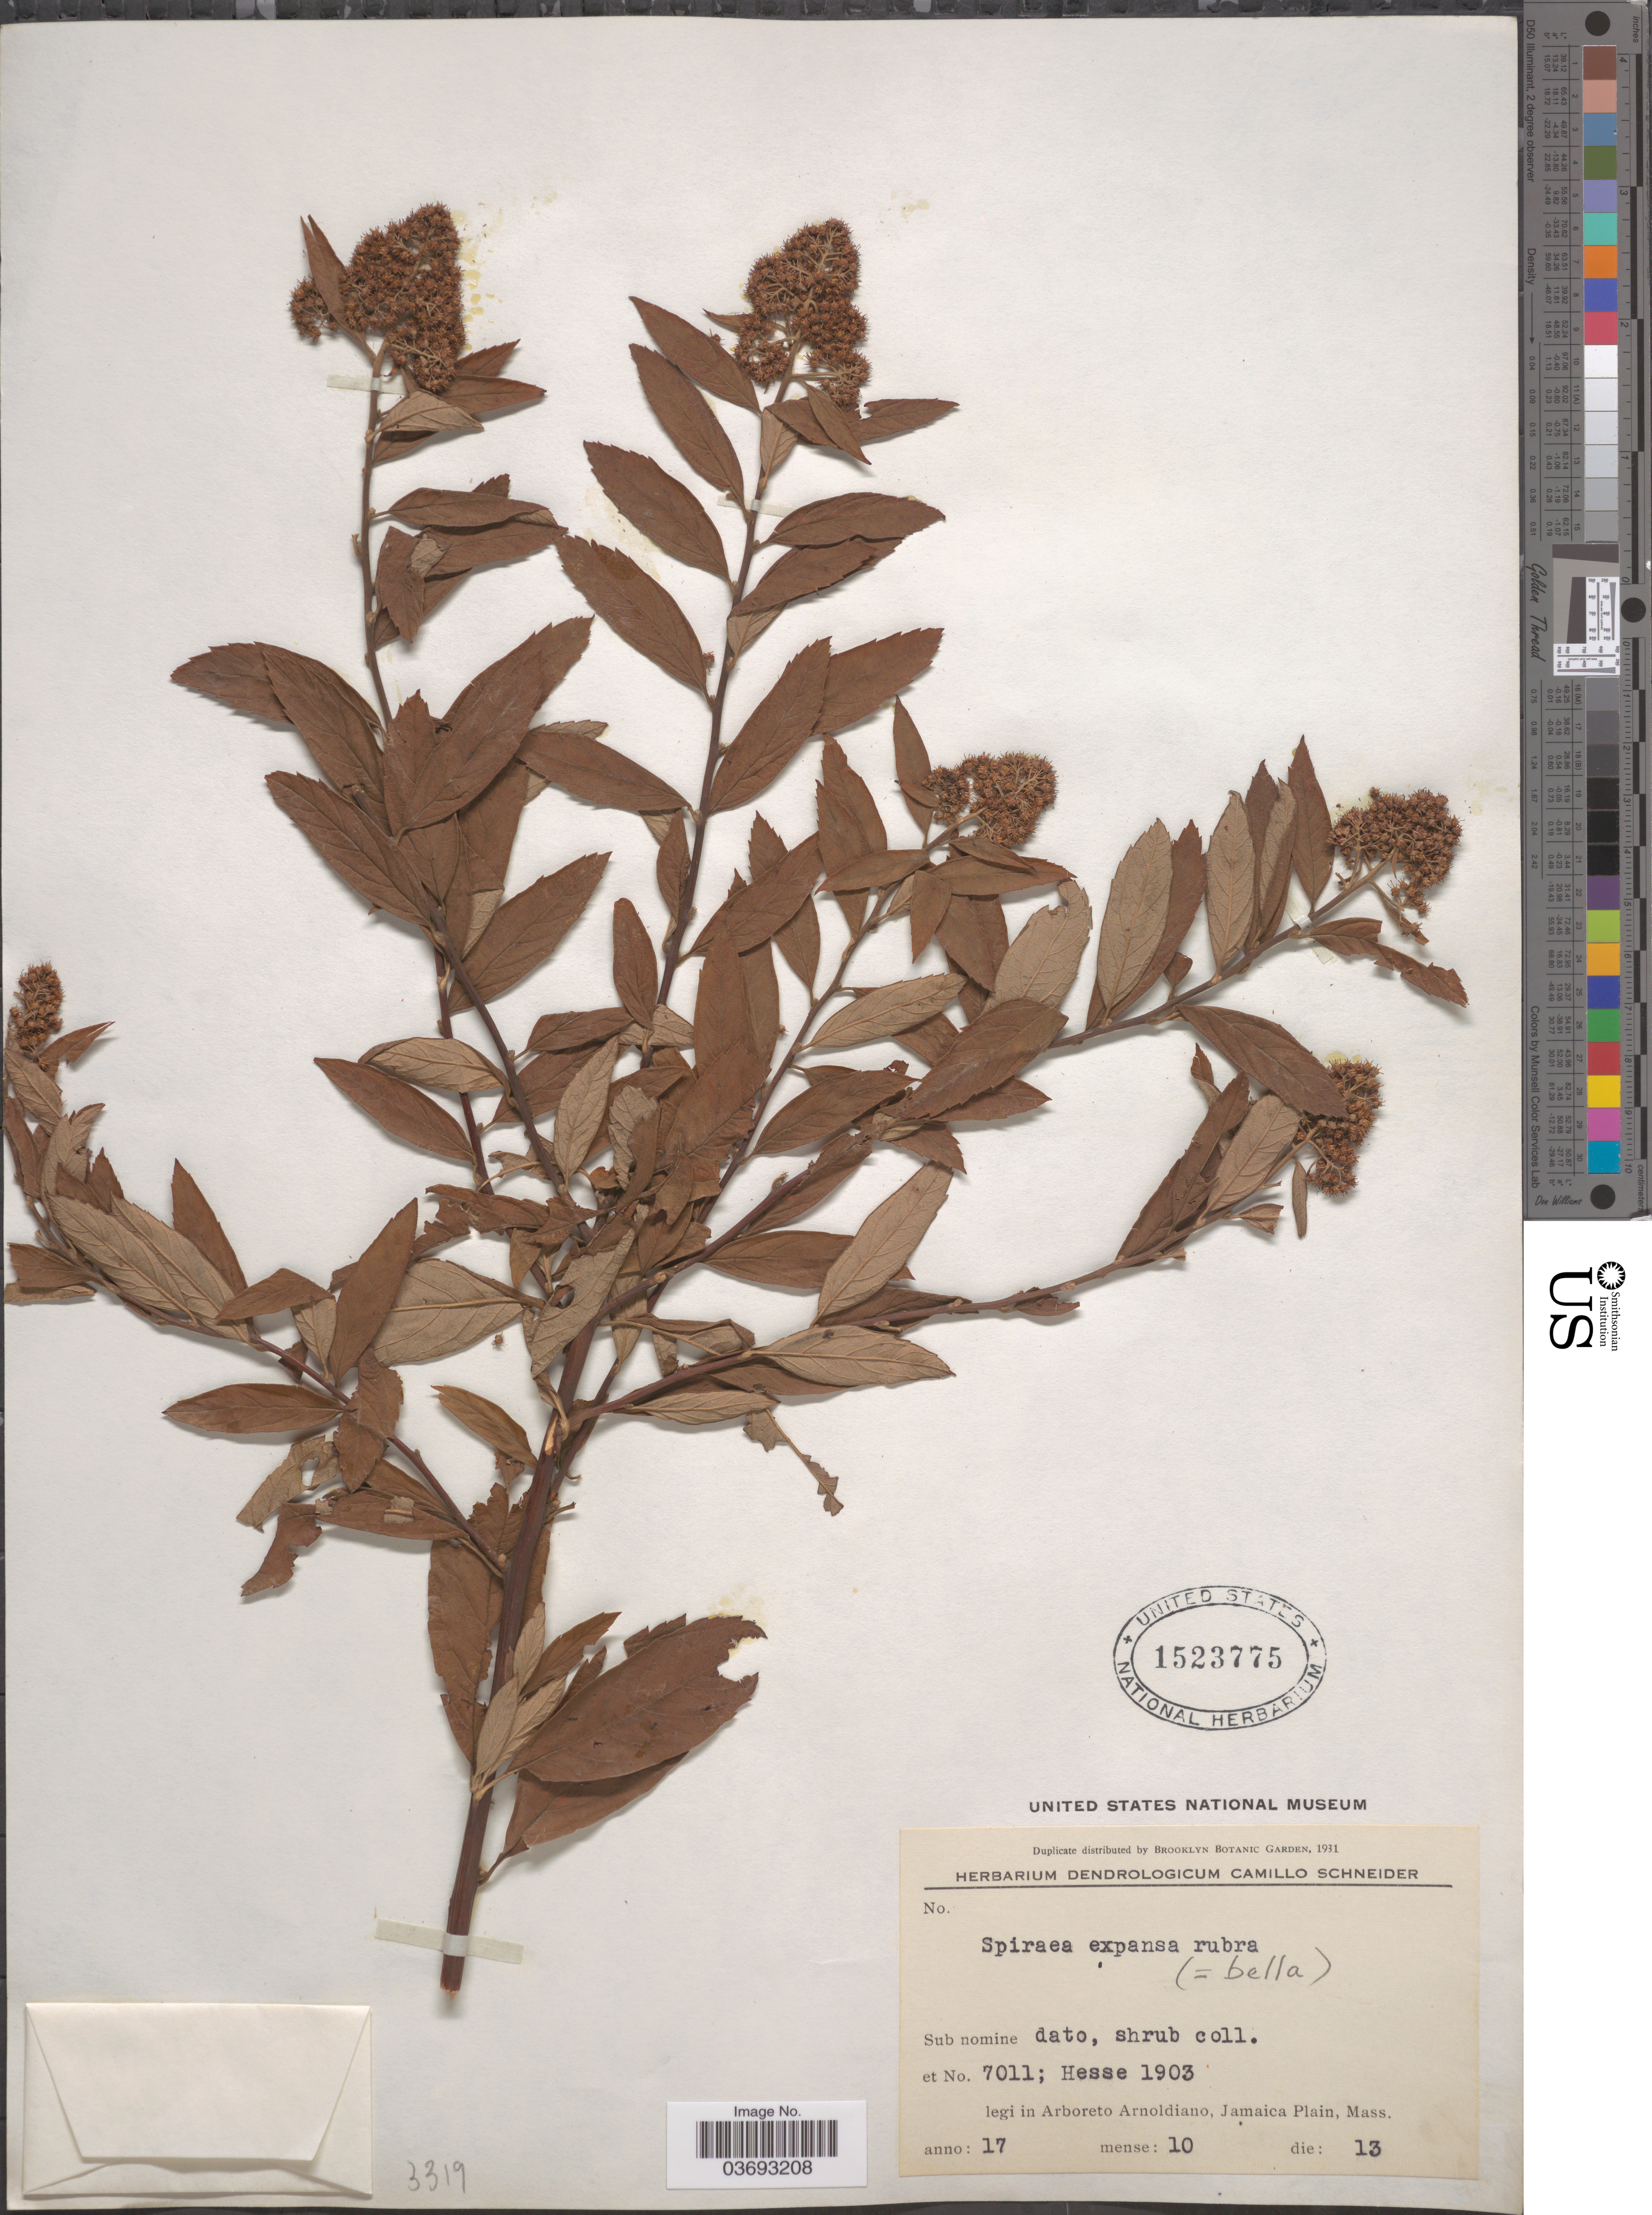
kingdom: Plantae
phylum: Tracheophyta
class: Magnoliopsida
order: Rosales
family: Rosaceae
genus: Spiraea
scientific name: Spiraea bella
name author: Sims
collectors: Hesse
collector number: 7011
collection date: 1903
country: United States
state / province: Massachusetts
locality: Arboreto Arnoldiano, Jamaica Plain.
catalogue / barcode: US 1523775